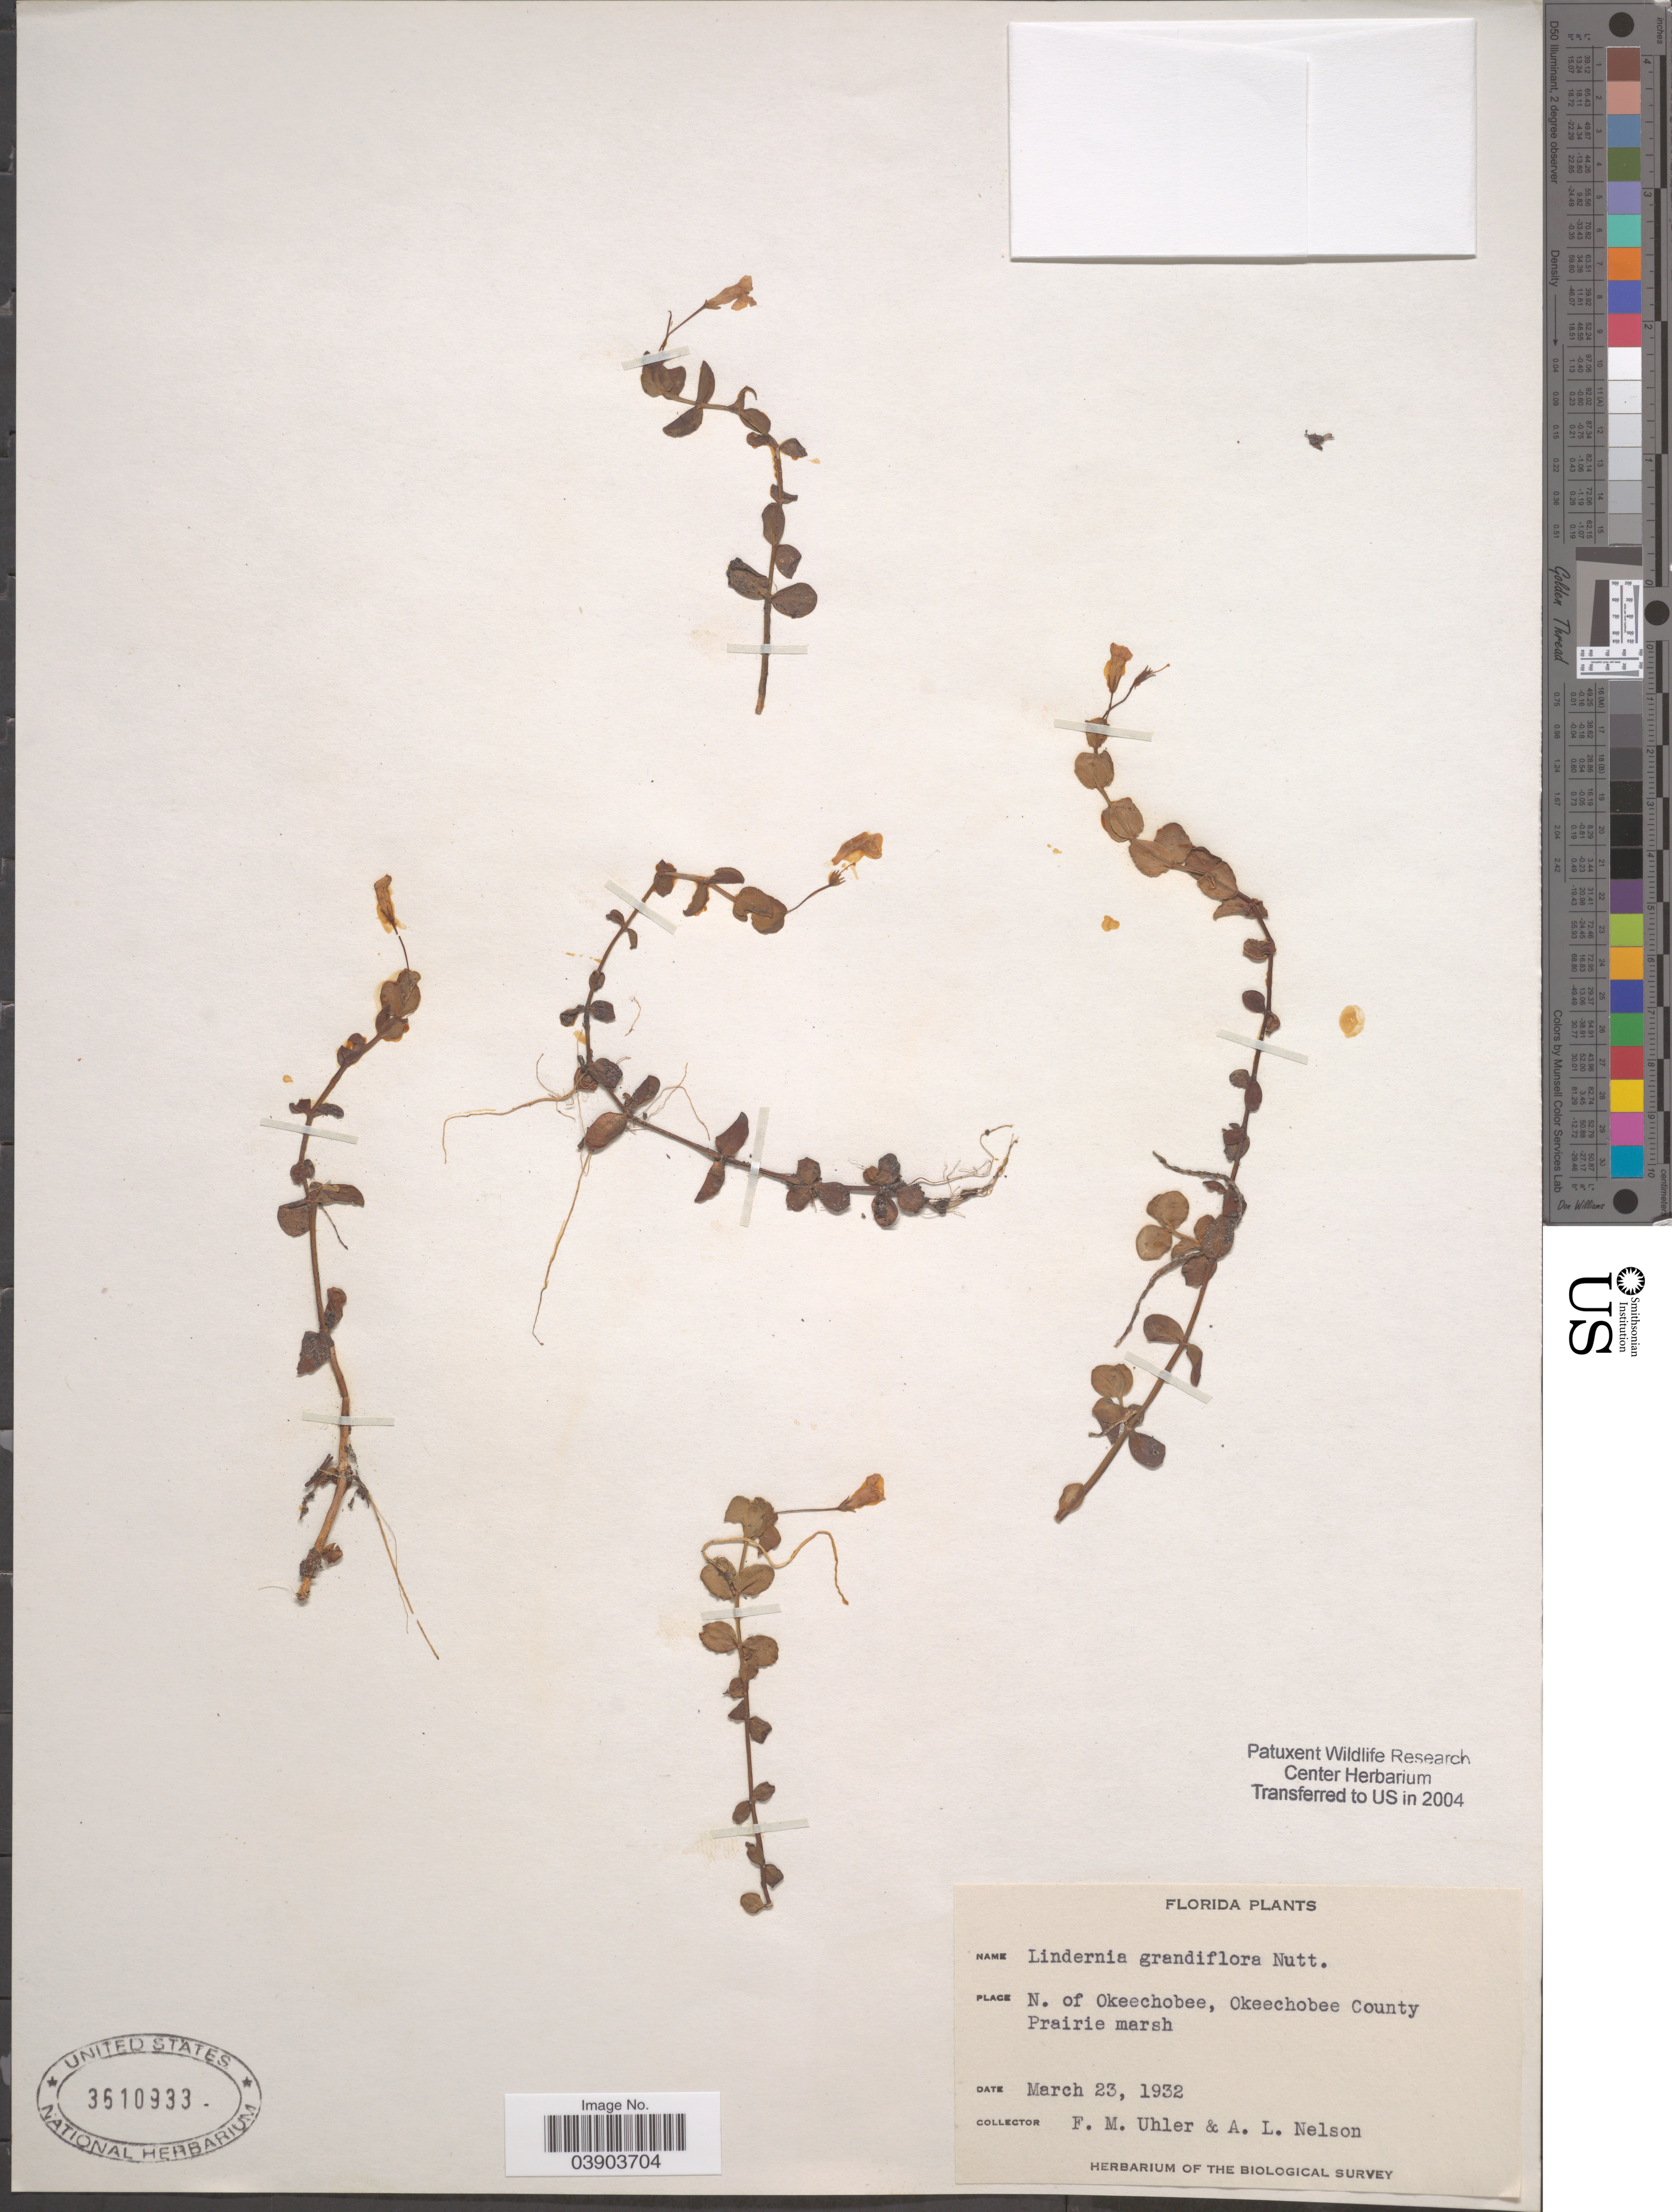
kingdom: Plantae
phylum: Tracheophyta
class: Magnoliopsida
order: Lamiales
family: Linderniaceae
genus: Lindernia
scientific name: Lindernia grandiflora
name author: Nutt.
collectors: F. M. Uhler & A. L. Nelson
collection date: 1932-03-23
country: United States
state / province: Florida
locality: N. of Okeechobee, Okeechobee County.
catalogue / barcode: US 3610933